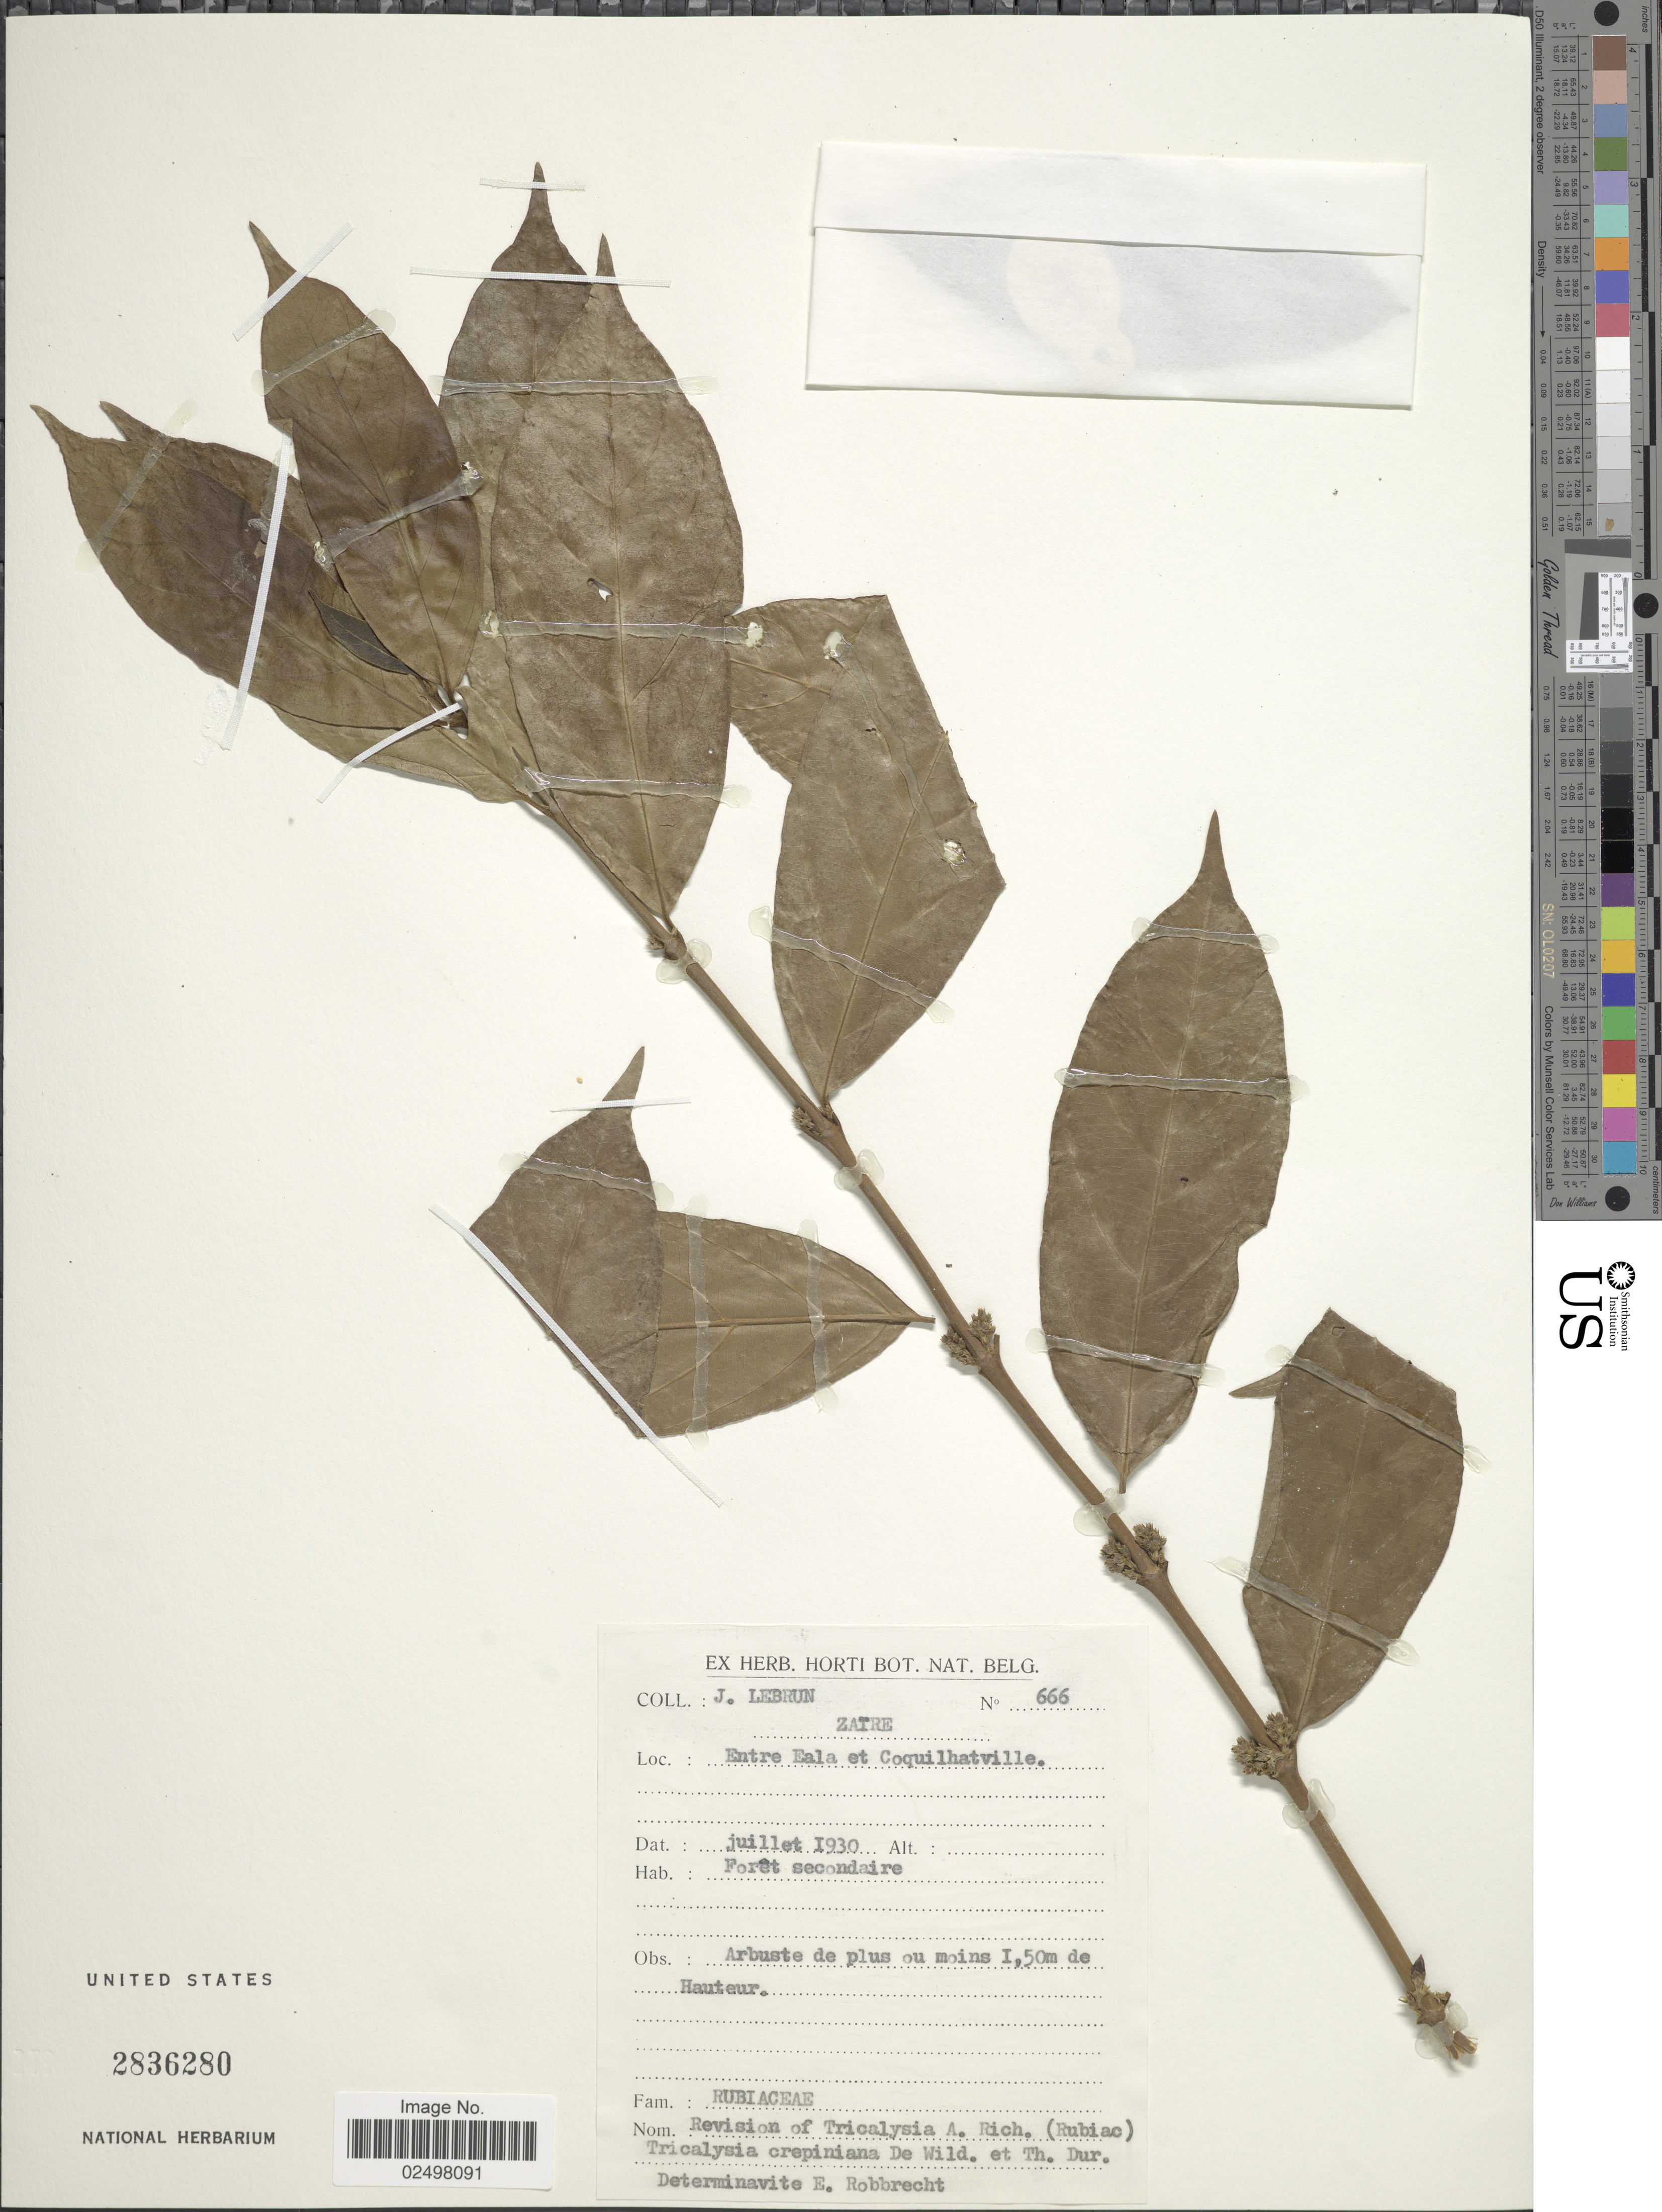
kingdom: Plantae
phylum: Tracheophyta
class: Magnoliopsida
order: Gentianales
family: Rubiaceae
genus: Tricalysia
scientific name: Tricalysia crepiniana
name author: De Wild. & Durand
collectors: J. A. Lebrun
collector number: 666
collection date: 1930-07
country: Congo, Democratic Republic of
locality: Zaire, Entre Eala et Coquilhatville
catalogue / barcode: US 2836280